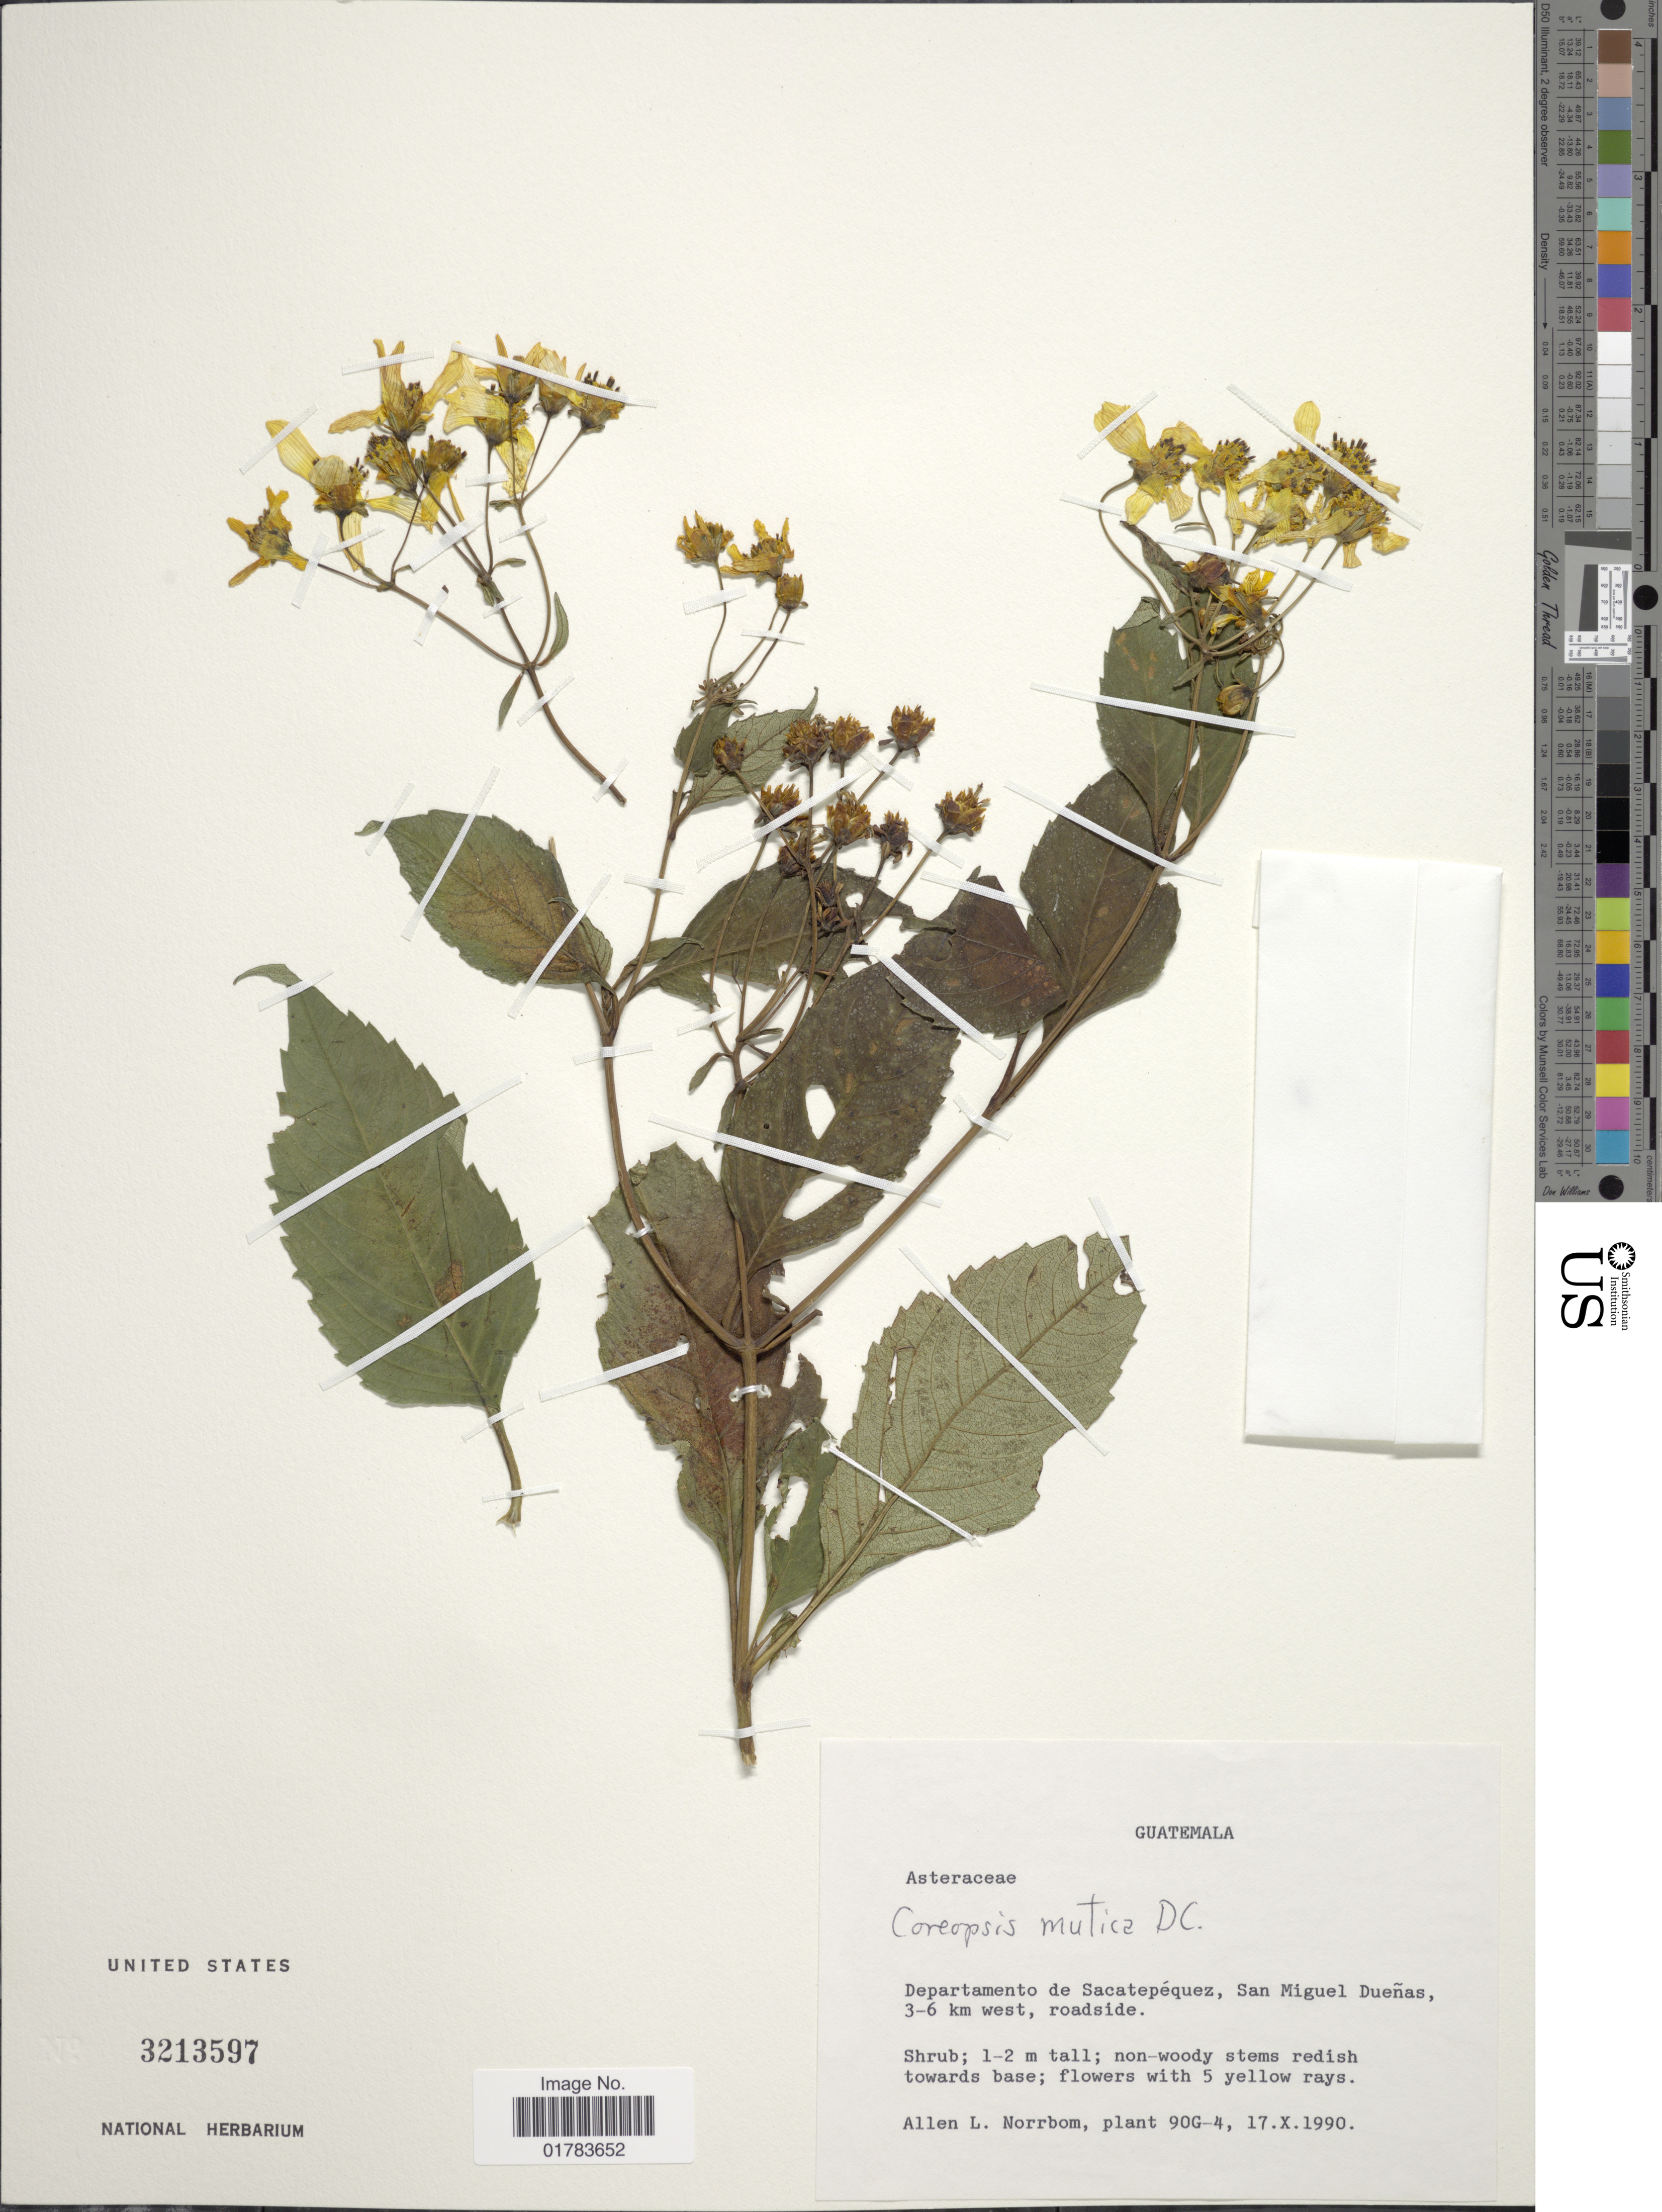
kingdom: Plantae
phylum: Tracheophyta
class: Magnoliopsida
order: Asterales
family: Asteraceae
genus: Coreopsis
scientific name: Coreopsis mutica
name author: DC.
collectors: A. L. Norrbom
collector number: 90G-4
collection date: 1990-10-17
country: Guatemala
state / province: Sacatepéquez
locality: San Miguel Duenas, 3-6 km west, roadside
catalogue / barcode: US 3213597